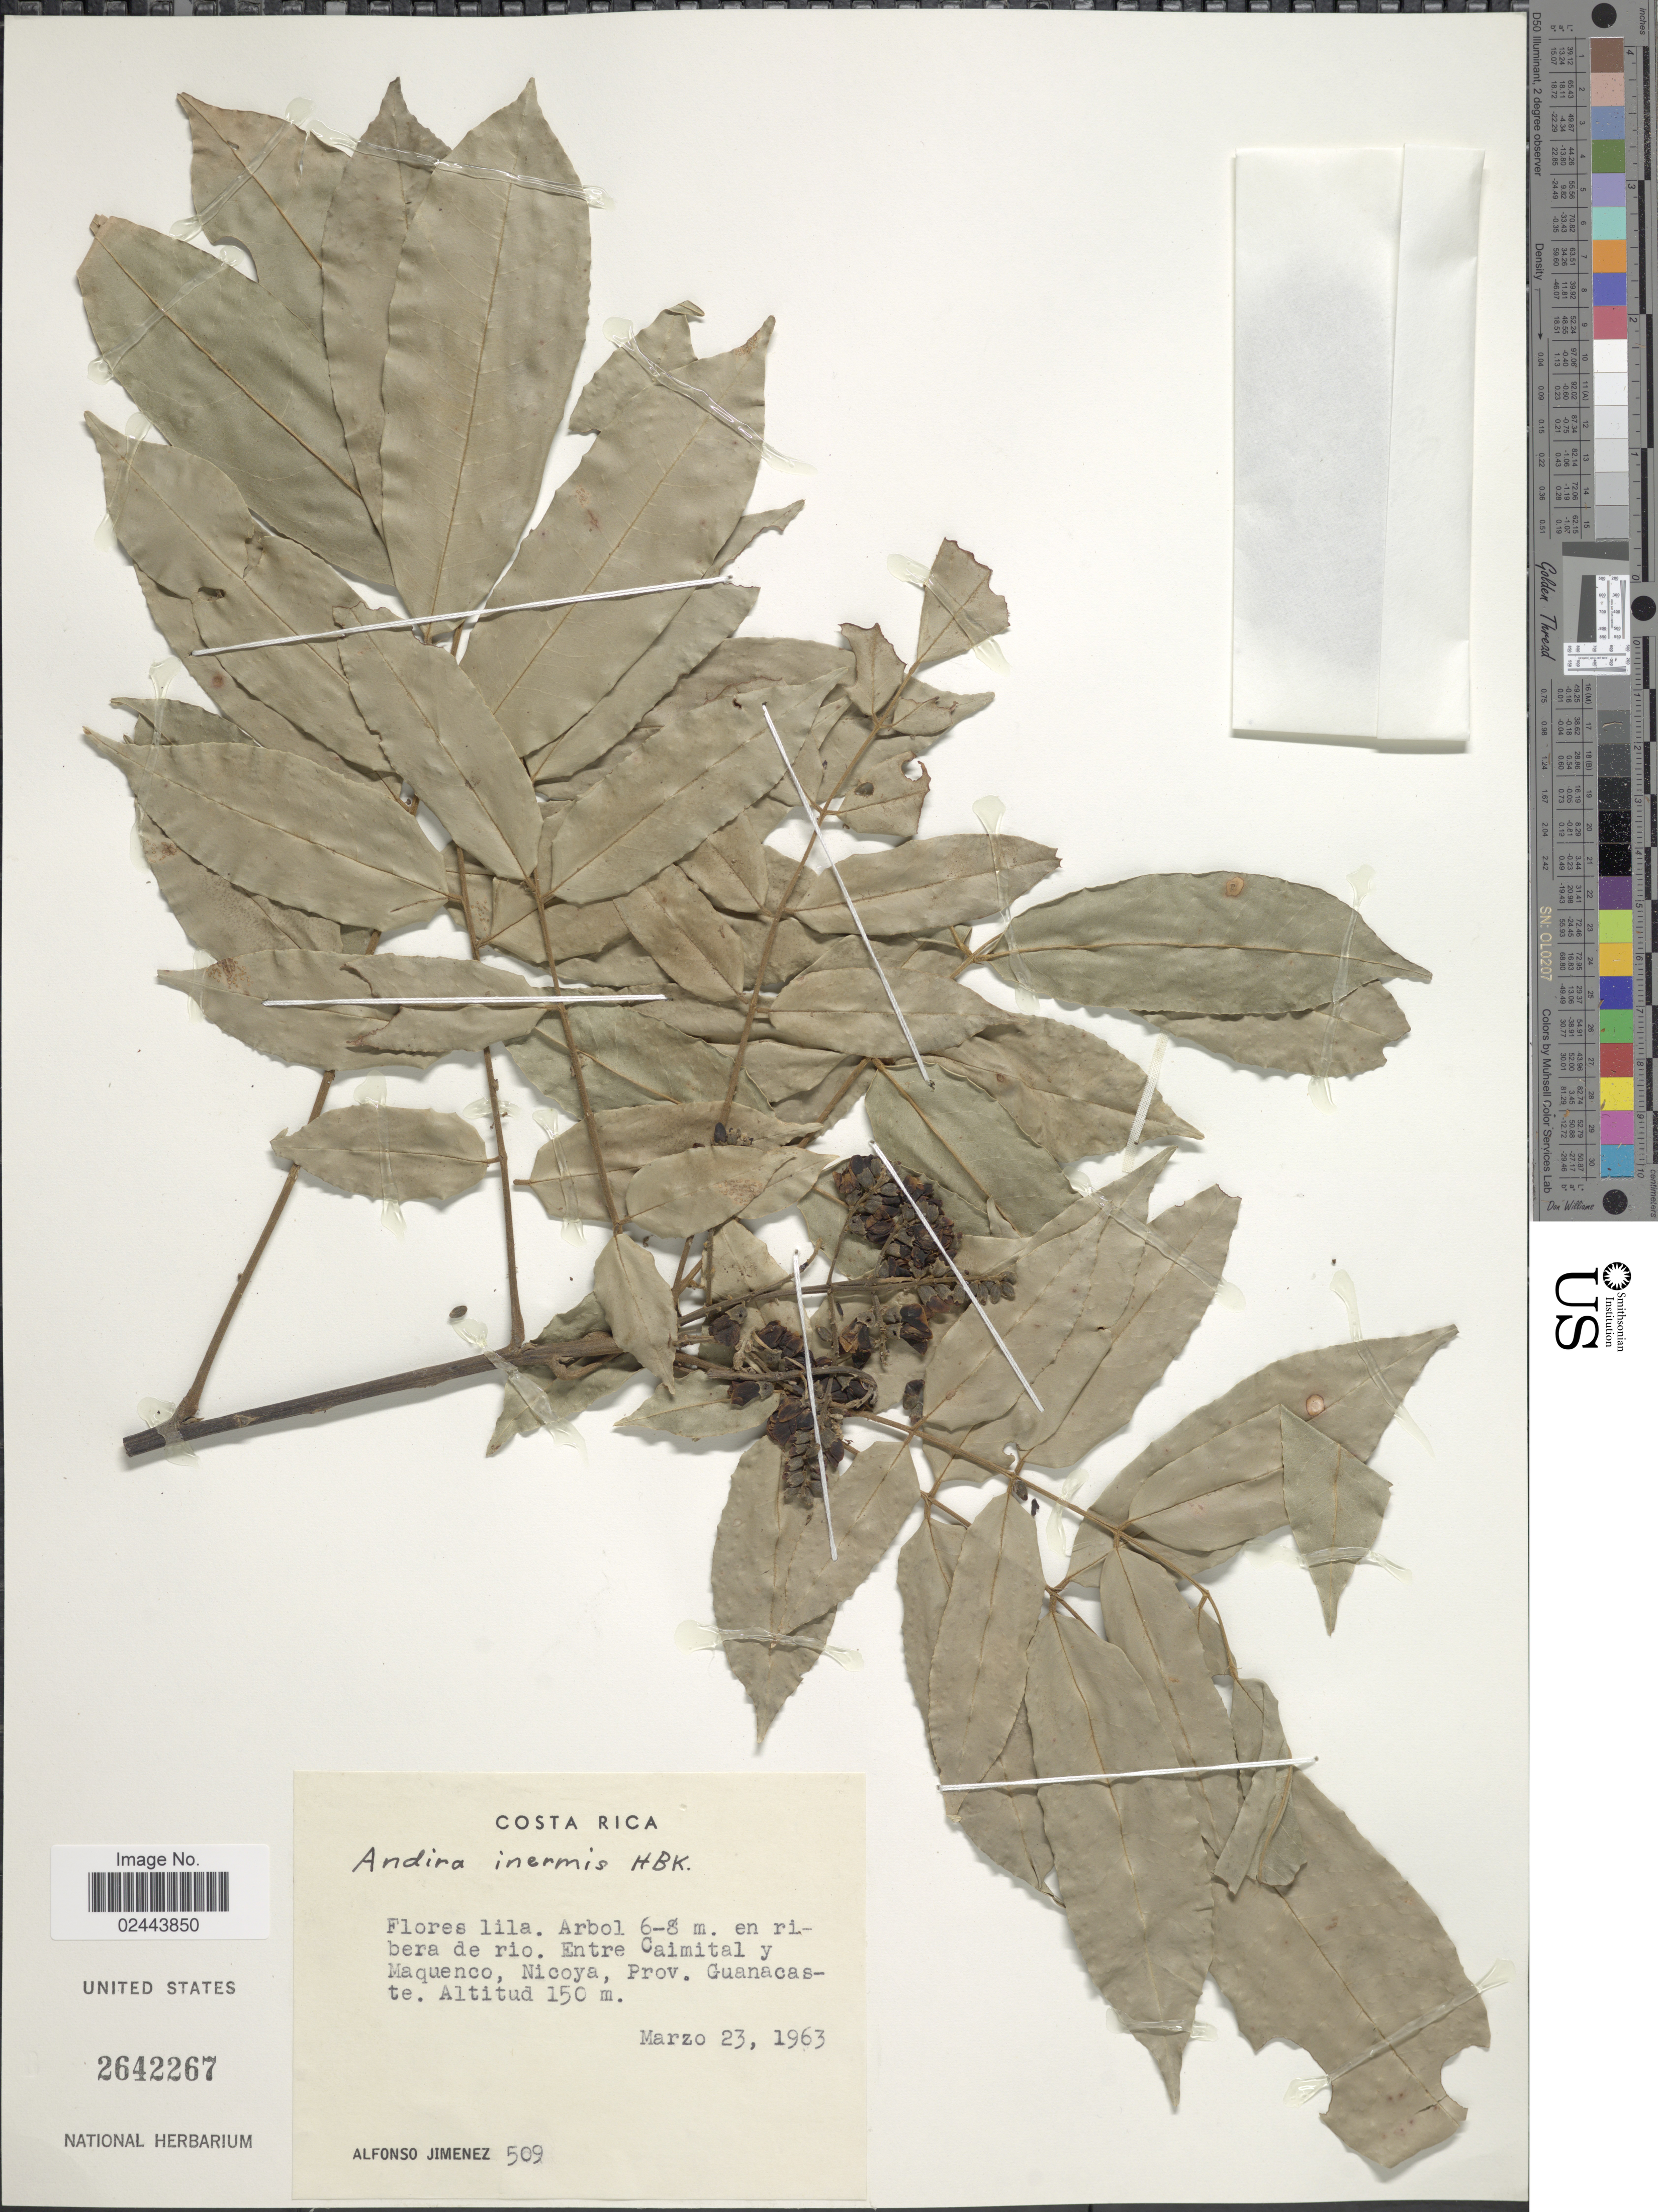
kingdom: Plantae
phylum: Tracheophyta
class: Magnoliopsida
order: Fabales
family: Fabaceae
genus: Andira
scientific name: Andira inermis subsp. inermis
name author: (W. Wright) Kunth ex DC.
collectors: A. Jiménez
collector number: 509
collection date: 1963-03-23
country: Costa Rica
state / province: Guanacaste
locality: Entre Caimital y Maquenco, Nicoya.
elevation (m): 150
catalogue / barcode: US 2642267